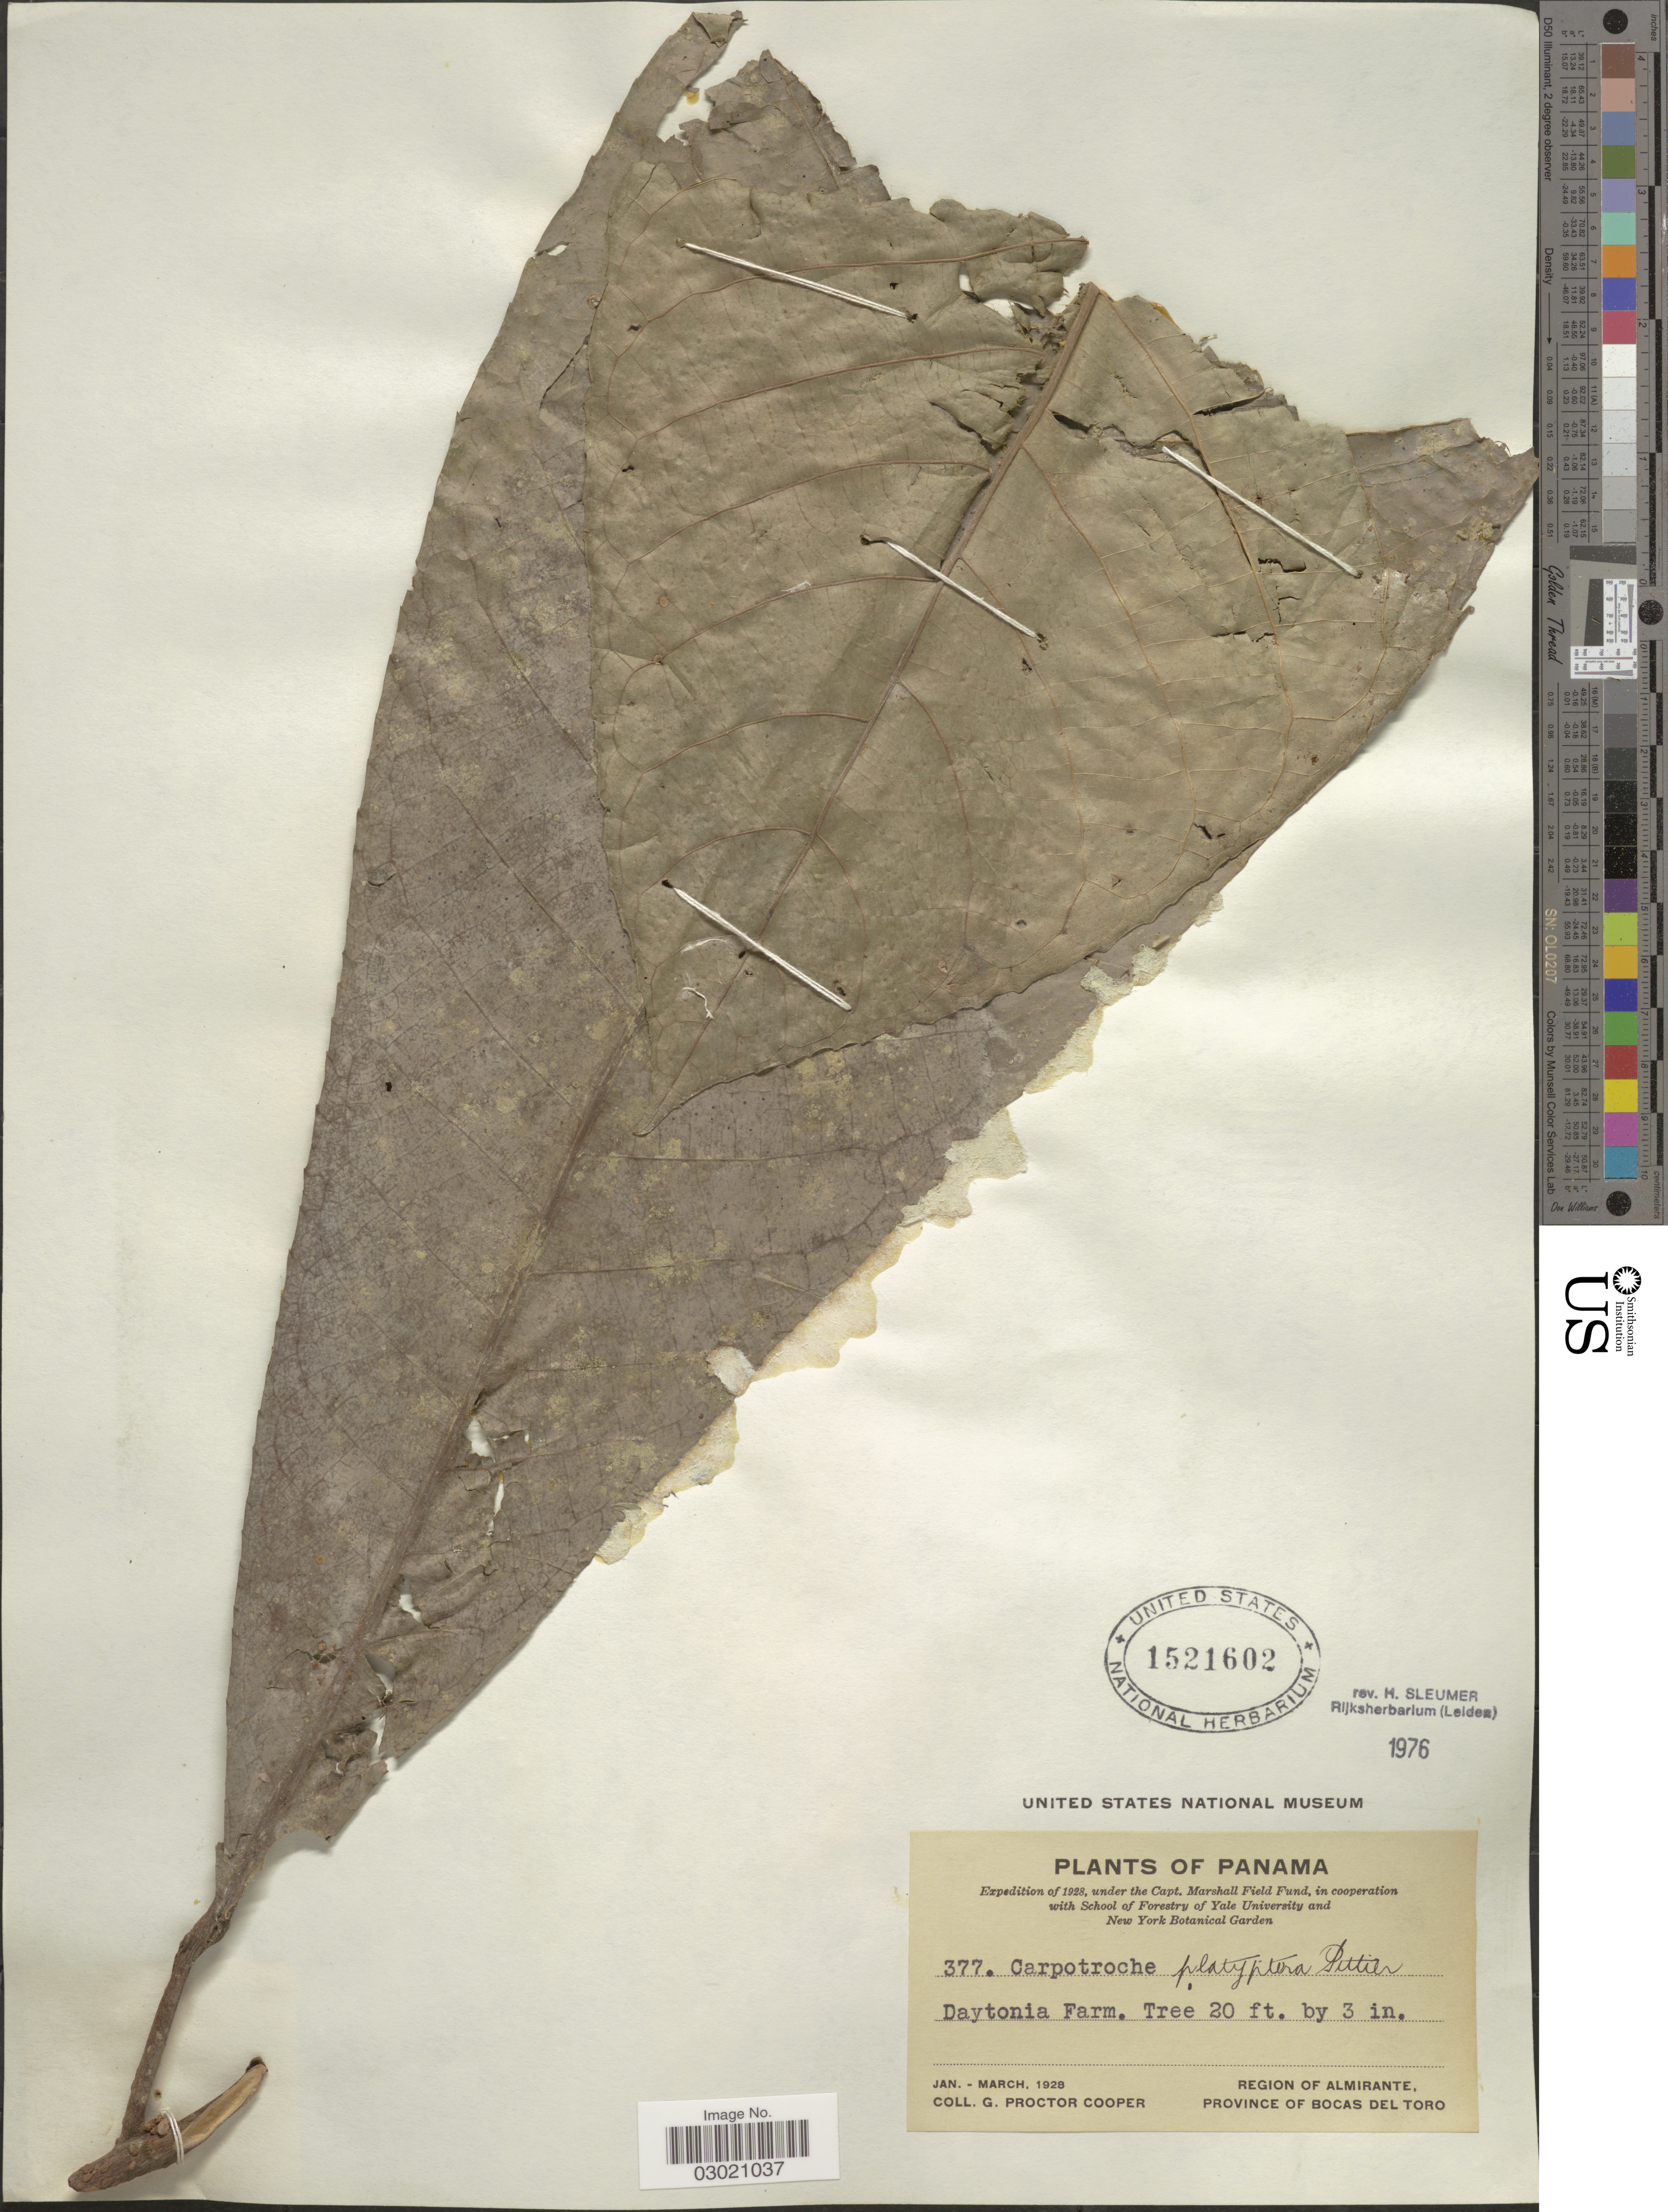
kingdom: Plantae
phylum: Tracheophyta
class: Magnoliopsida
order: Malpighiales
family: Achariaceae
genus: Carpotroche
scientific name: Carpotroche platyptera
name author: Pittier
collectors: G. Cooper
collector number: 377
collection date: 1928-01/1928-03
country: Panama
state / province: Bocas del Toro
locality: Daytonia Farm. Region of Almirante.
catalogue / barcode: US 1521602